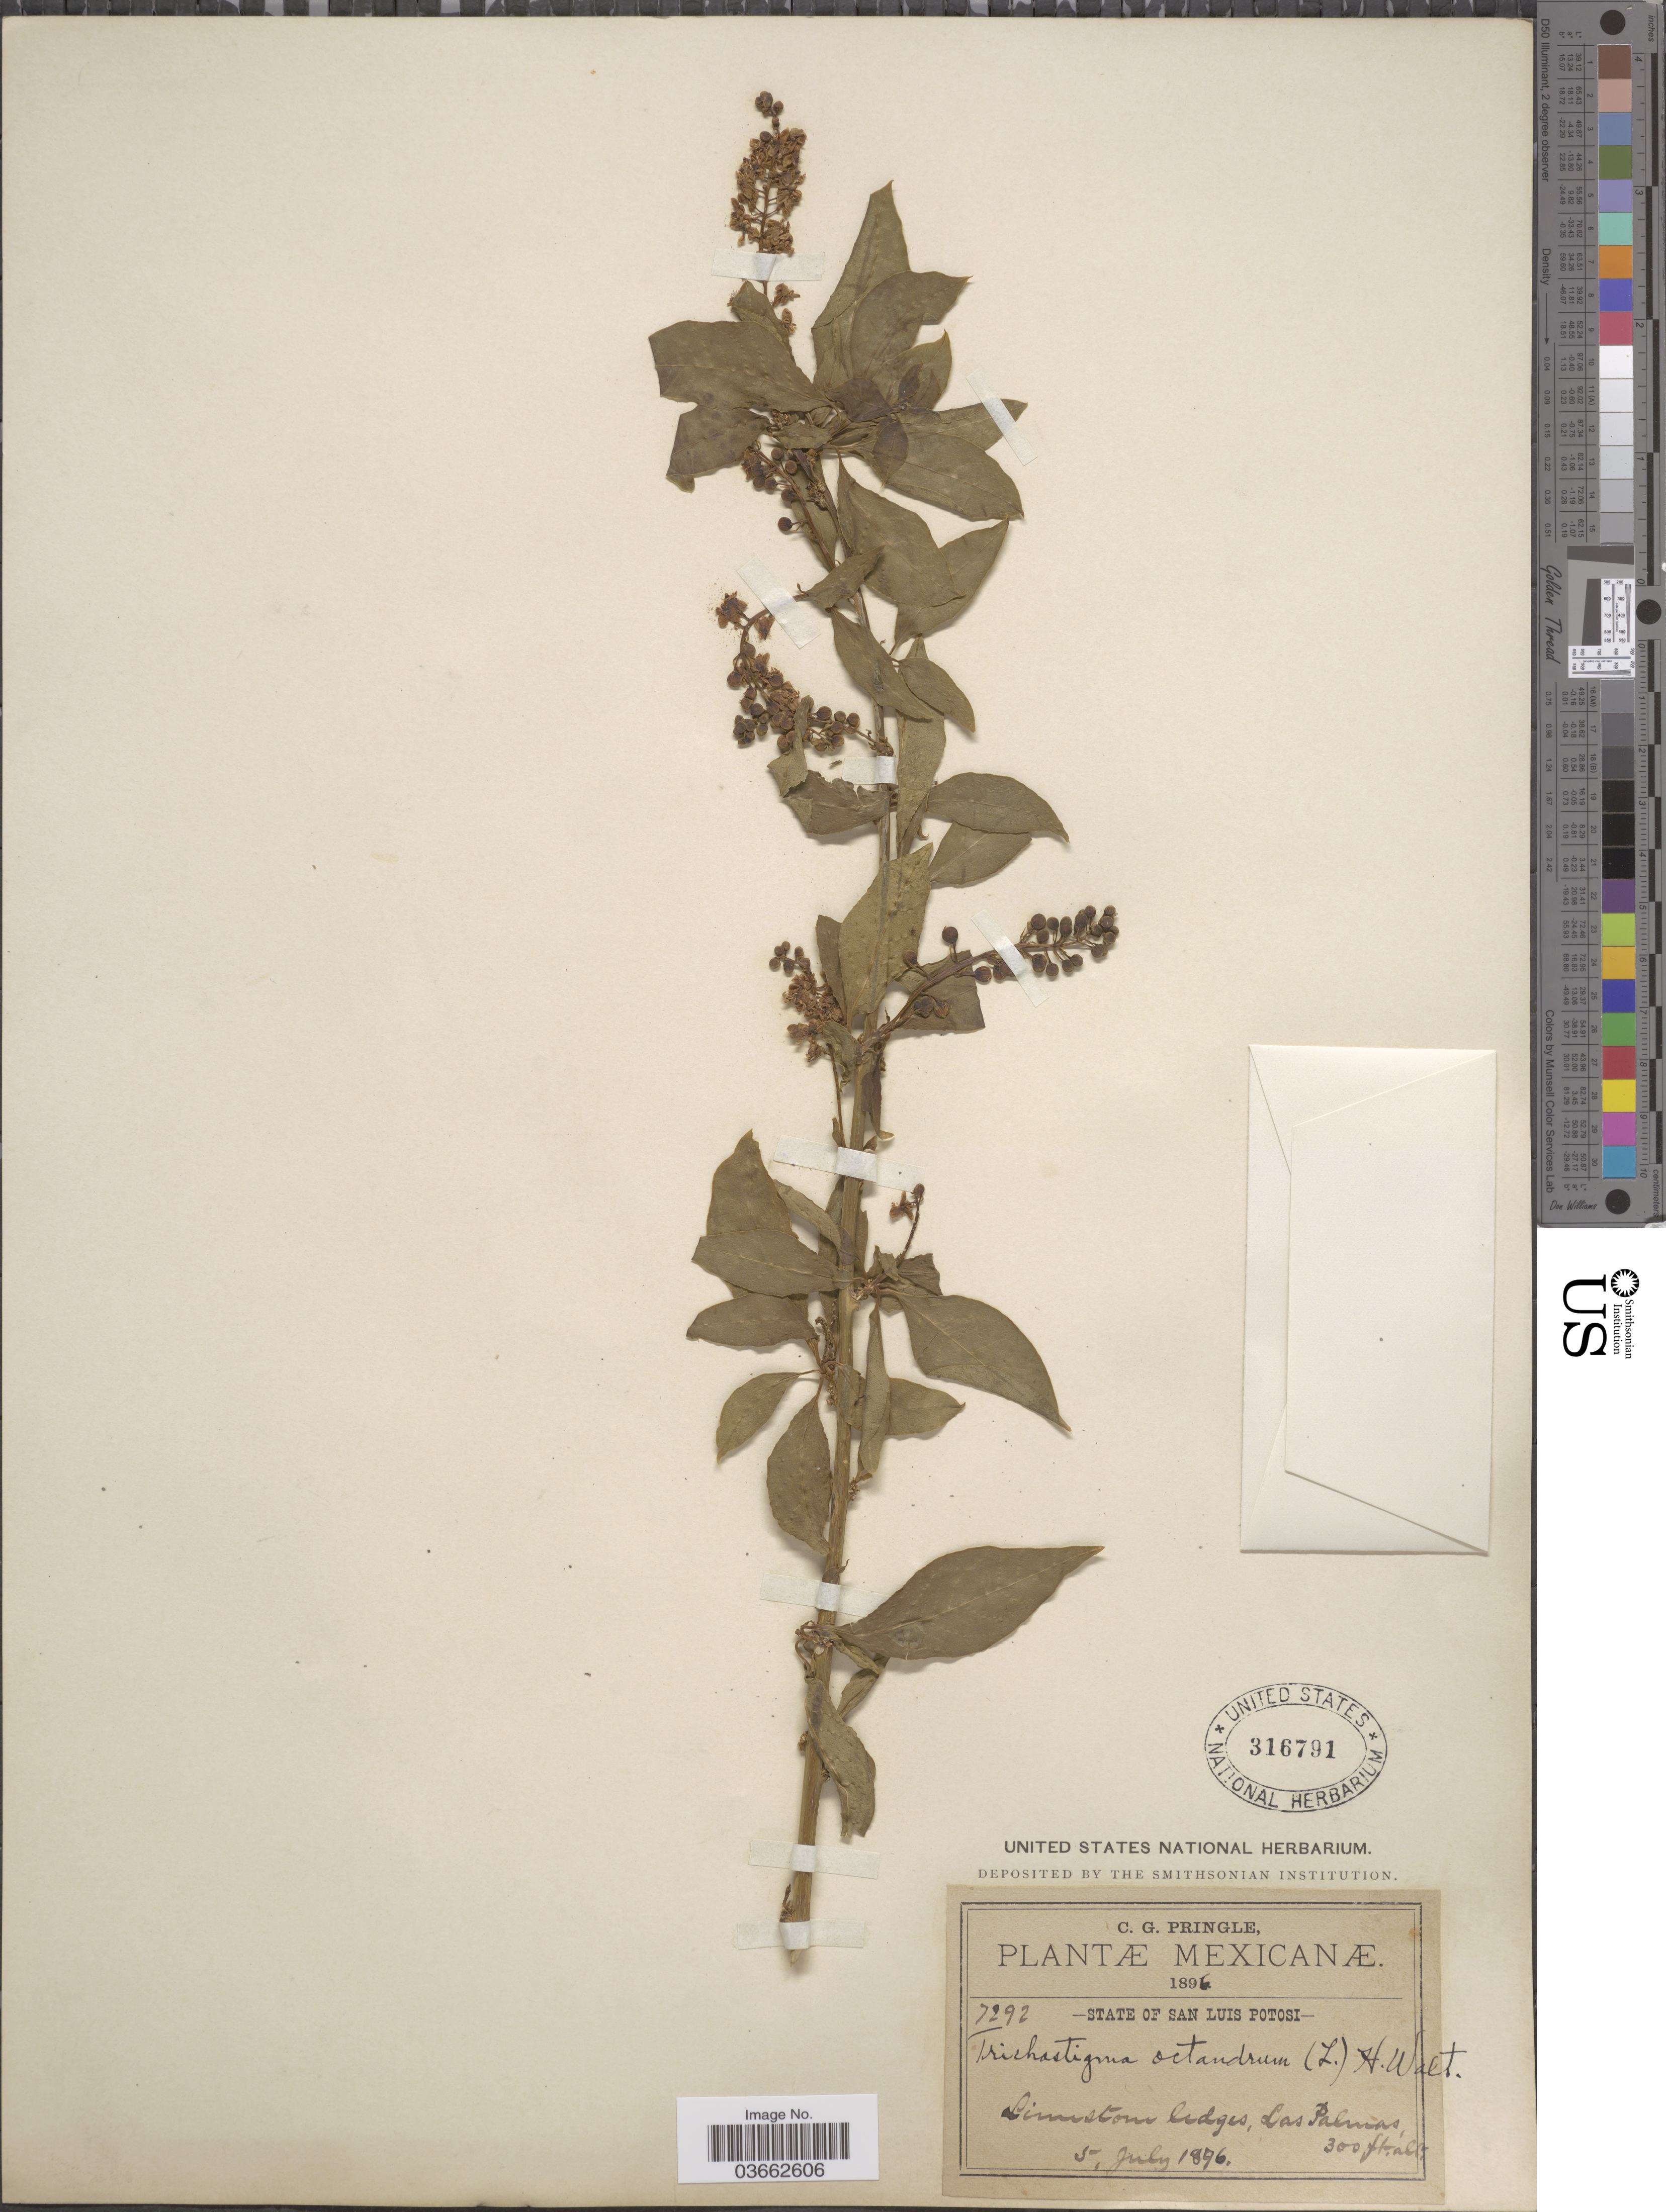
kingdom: Plantae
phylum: Tracheophyta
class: Magnoliopsida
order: Caryophyllales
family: Phytolaccaceae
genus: Trichostigma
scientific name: Trichostigma octandrum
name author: (L.) H. Walter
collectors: C. G. Pringle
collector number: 7292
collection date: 1876-07-05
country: Mexico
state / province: San Luis Potosí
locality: Las Palmas.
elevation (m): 91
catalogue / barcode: US 316791